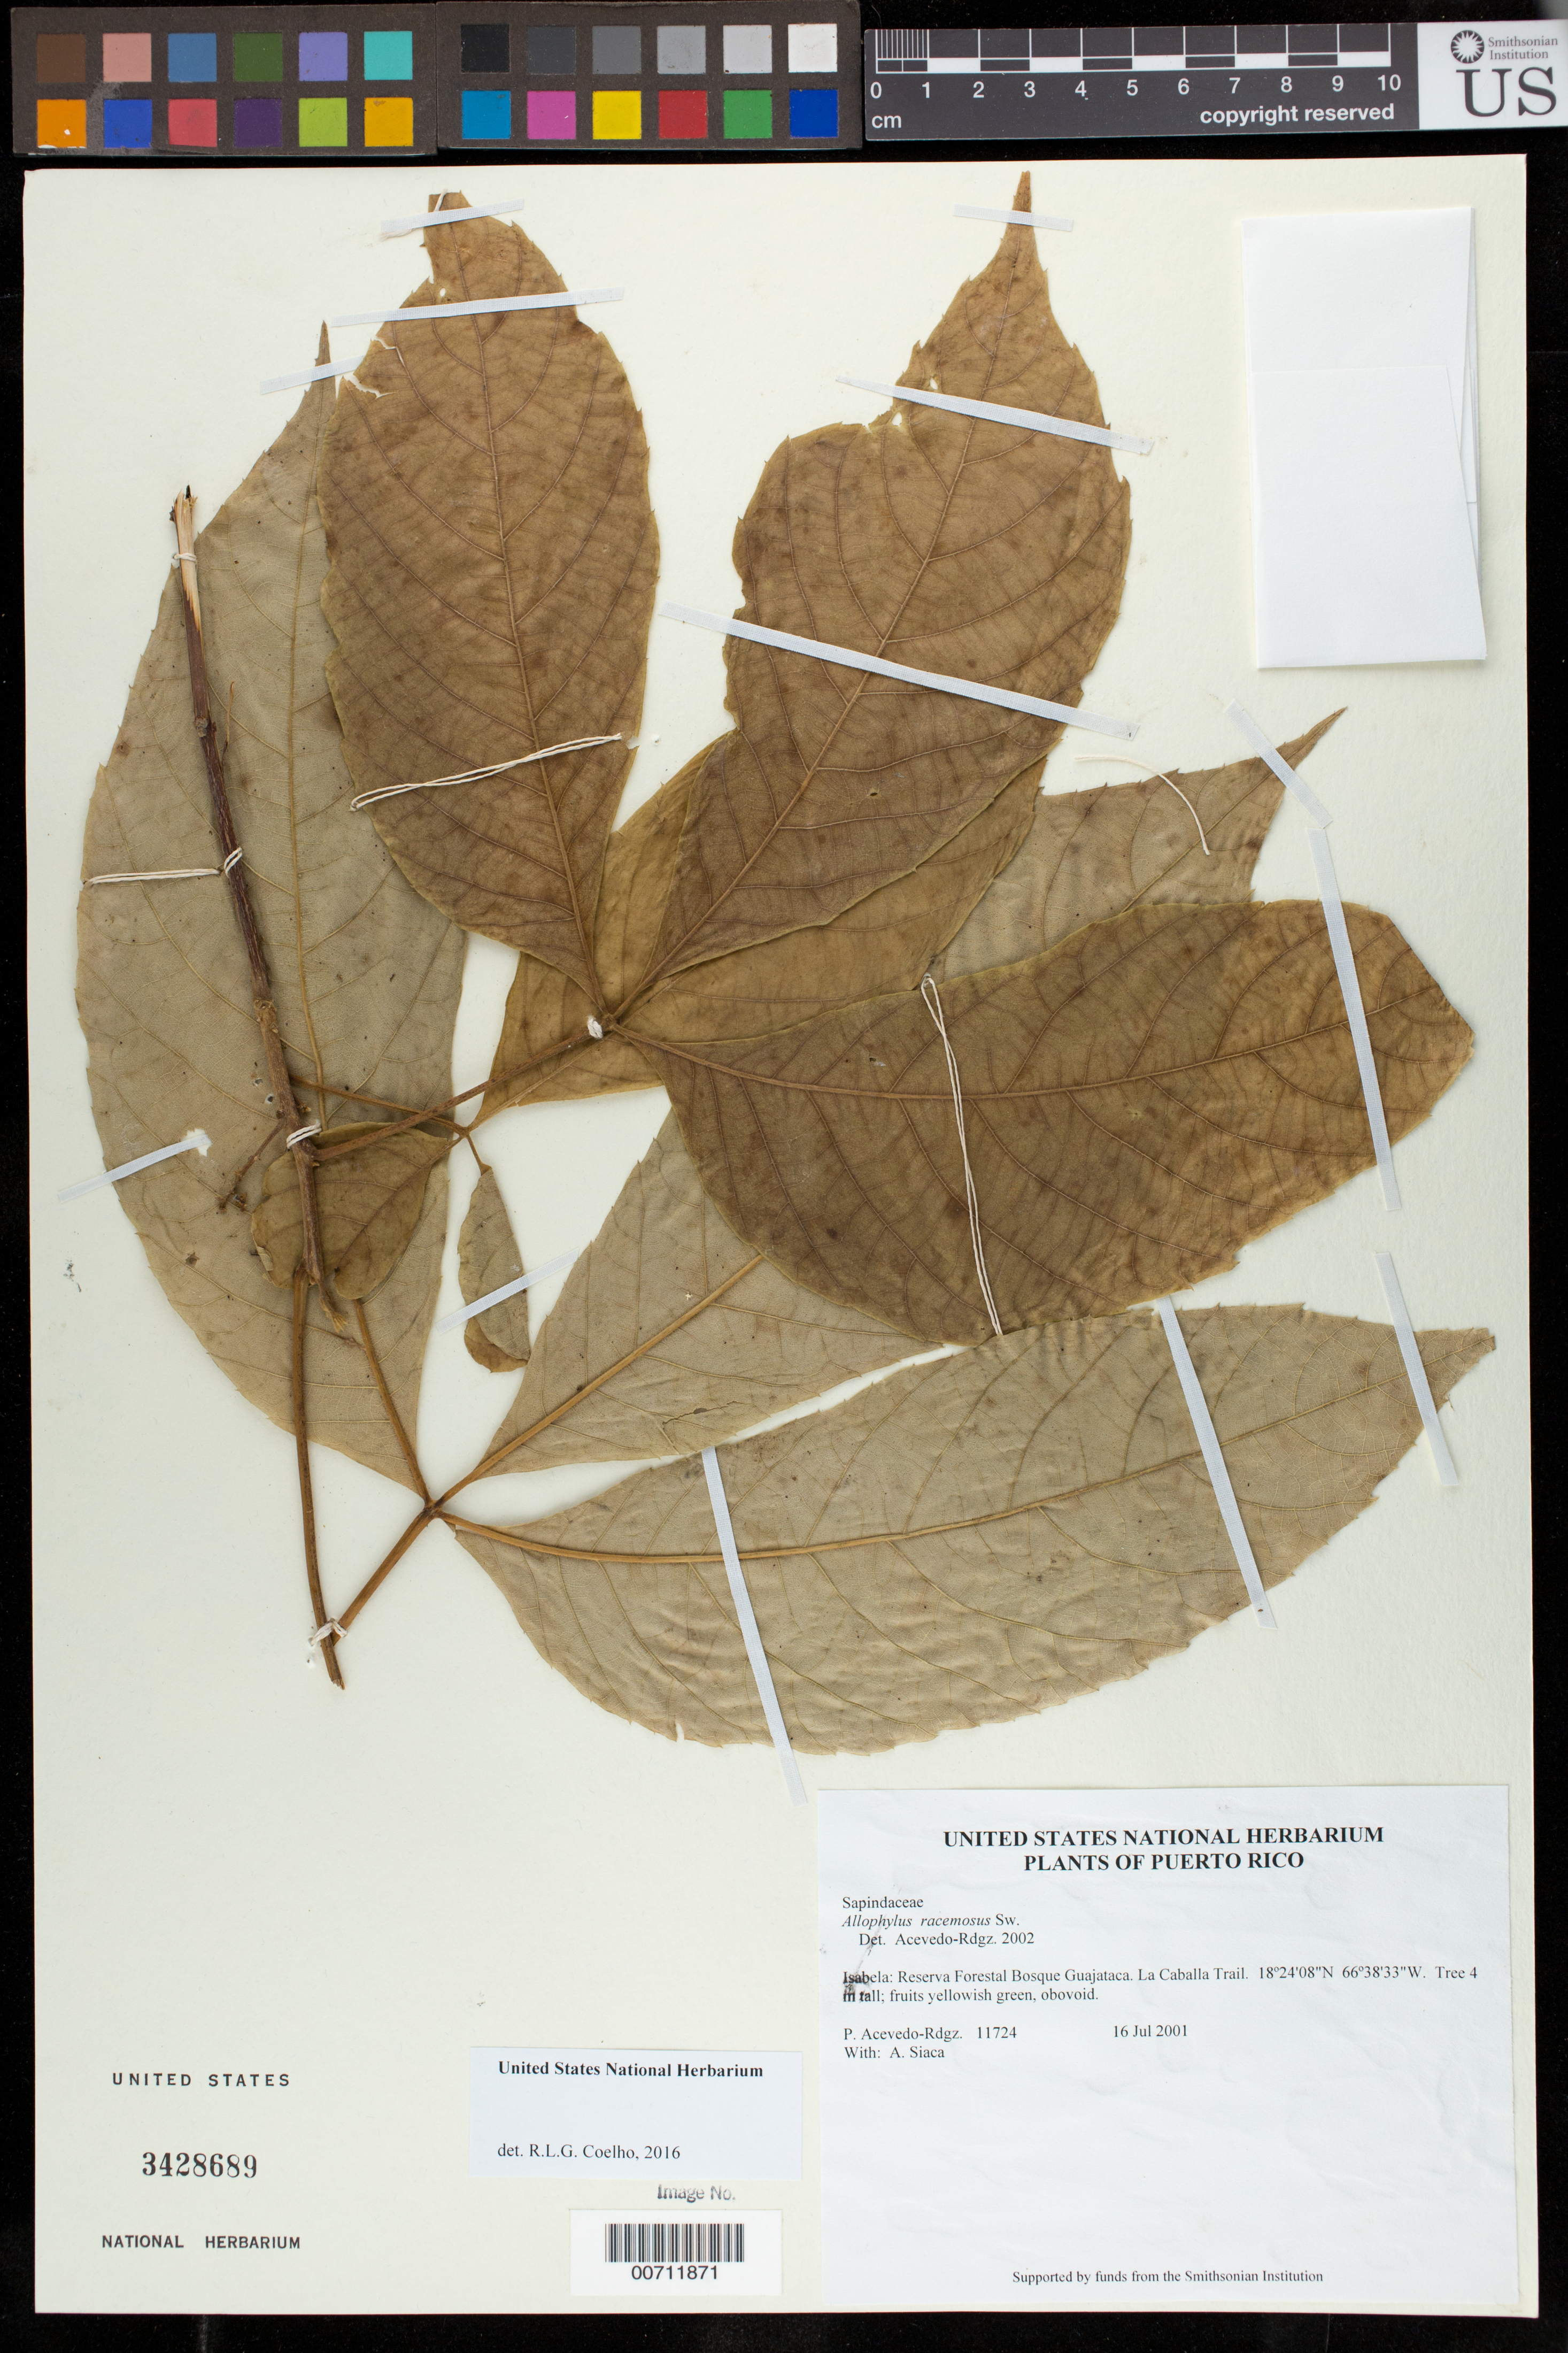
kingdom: Plantae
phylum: Tracheophyta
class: Magnoliopsida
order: Sapindales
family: Sapindaceae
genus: Allophylus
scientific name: Allophylus racemosus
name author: Sw.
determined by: Coelho, Rubens L. G.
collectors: P. Acevedo-Rodr. & A. Siaca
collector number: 11724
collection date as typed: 16 Jul 2001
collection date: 2001-07-16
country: Puerto Rico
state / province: Isabela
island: Puerto Rico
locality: Isabela: Reserva Forestal Bosque Guajataca. La Caballa Trail.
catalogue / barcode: US 3428689